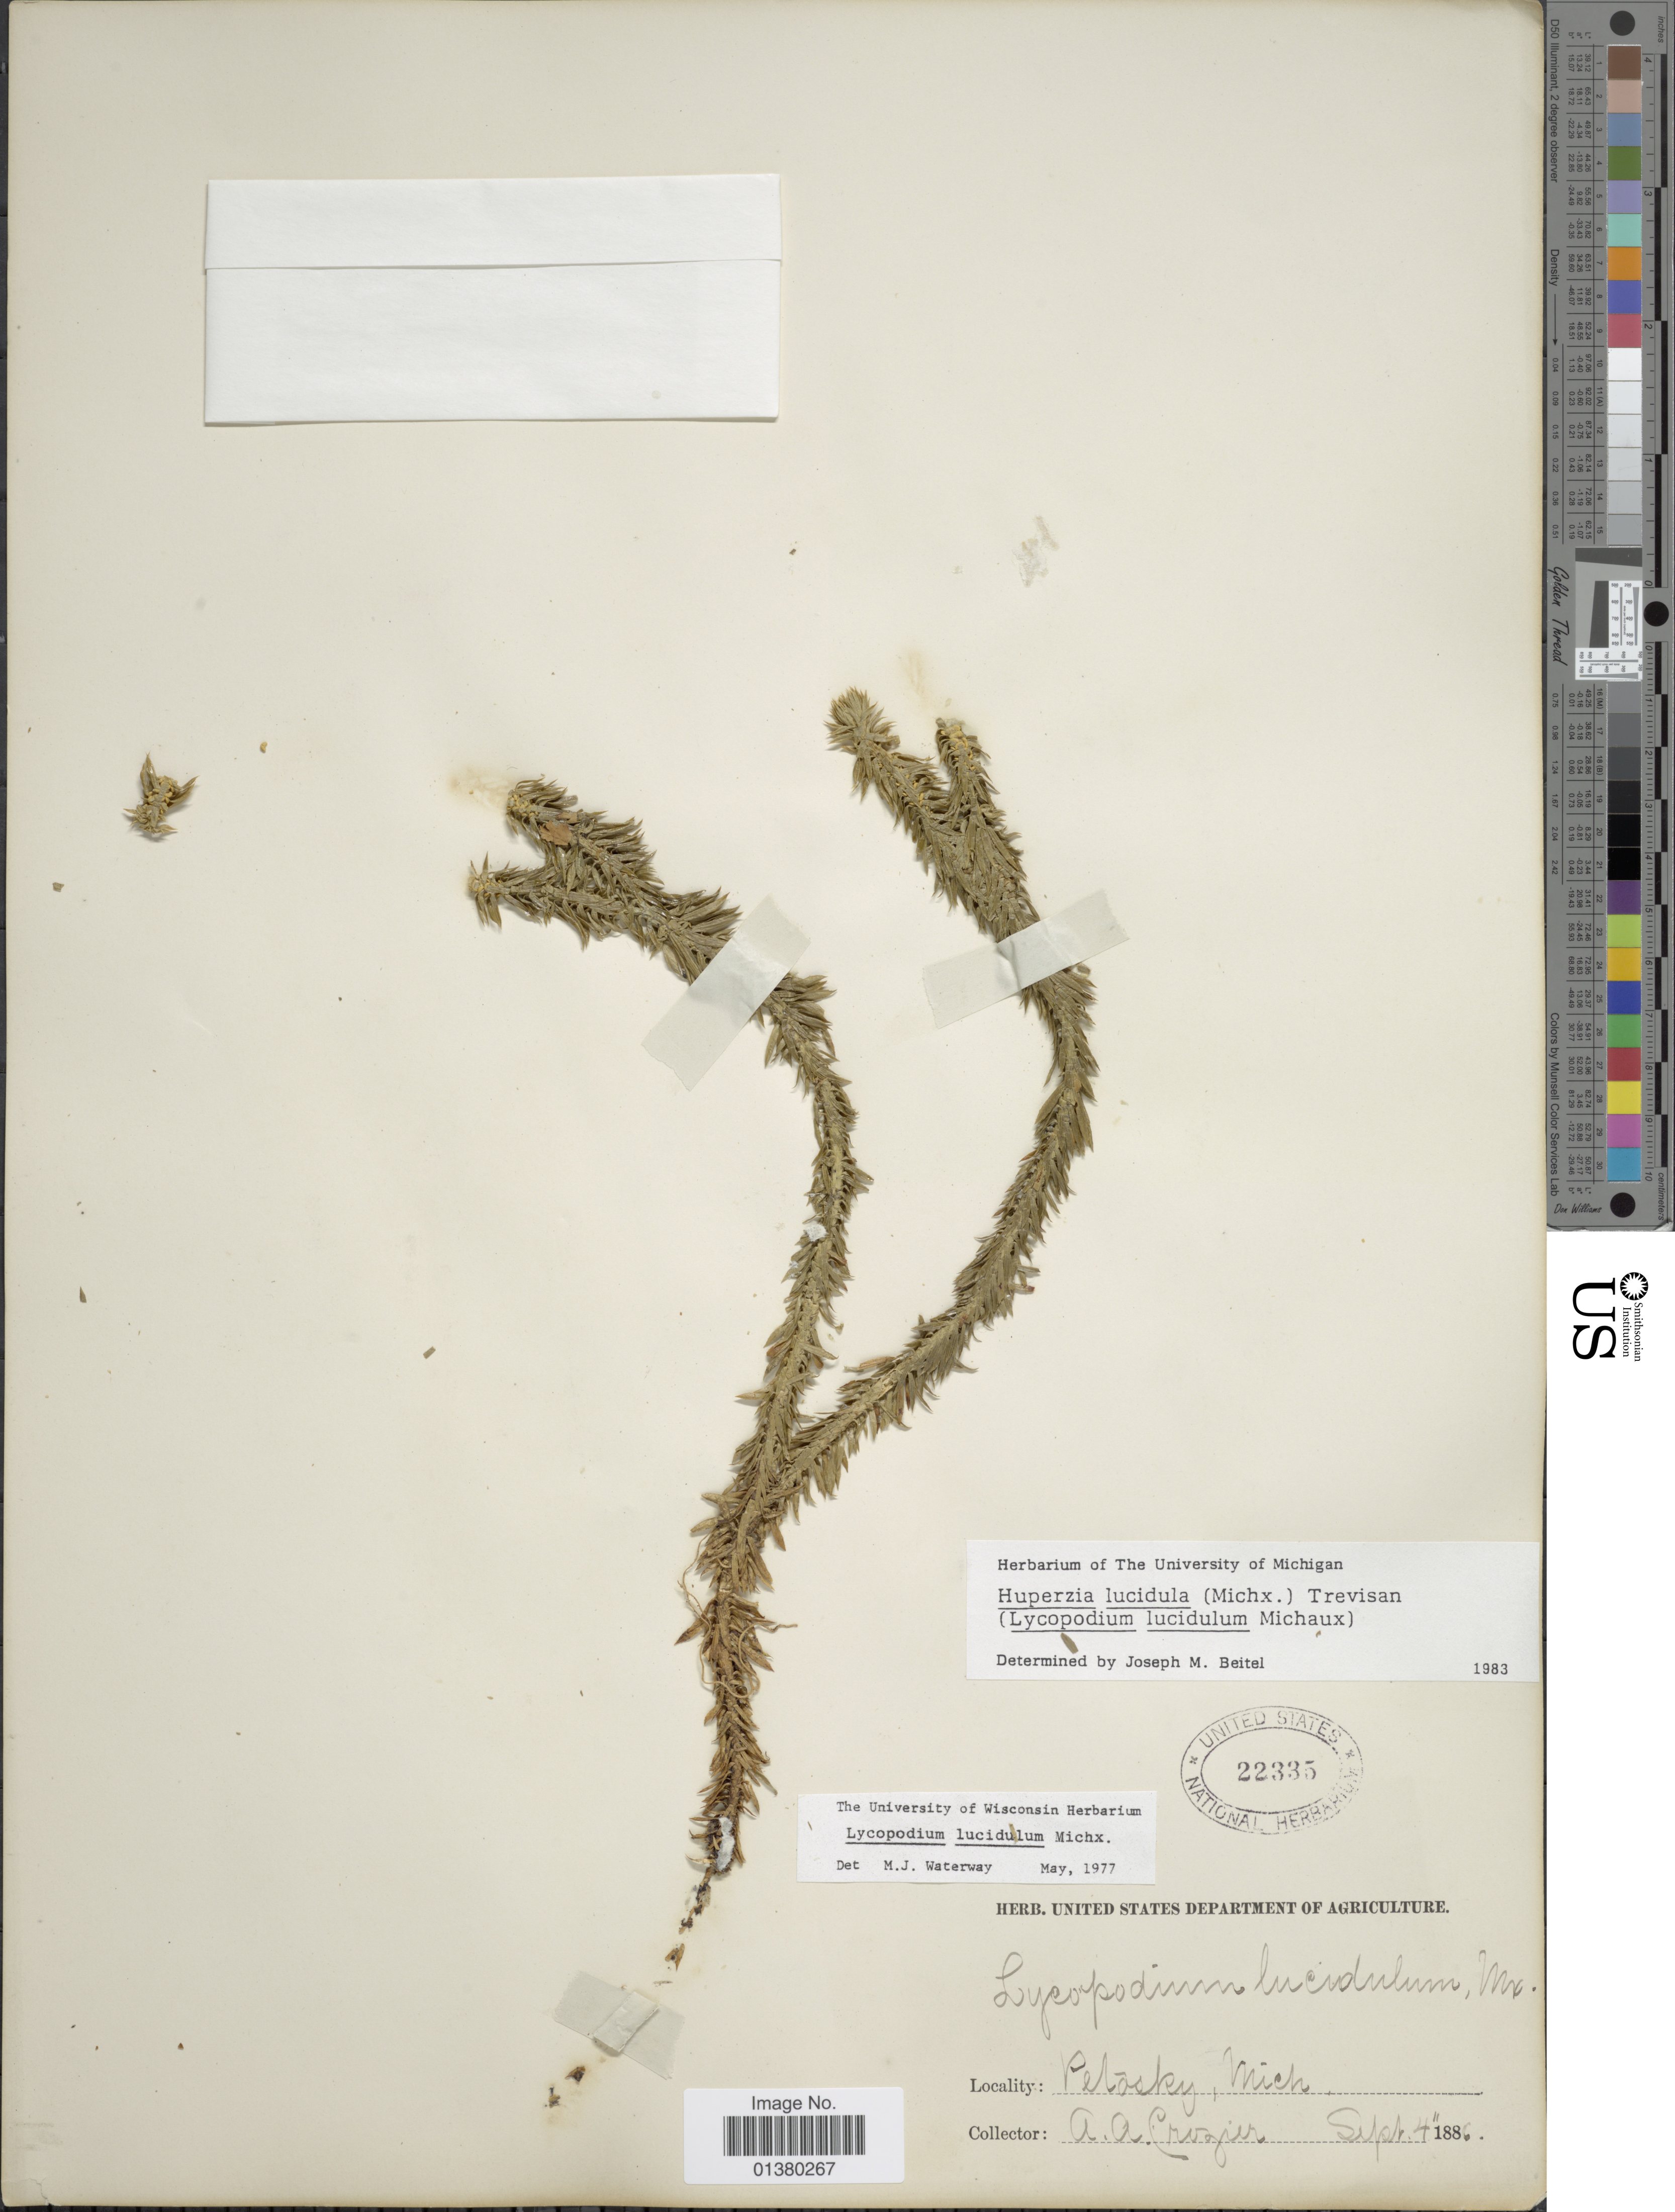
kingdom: Plantae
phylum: Tracheophyta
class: Lycopodiopsida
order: Lycopodiales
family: Lycopodiaceae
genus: Huperzia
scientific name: Huperzia lucidula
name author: (Michx.) Trevis.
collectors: A. Crozier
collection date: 1886-09-04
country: United States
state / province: Michigan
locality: Petoskey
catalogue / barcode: US 22335